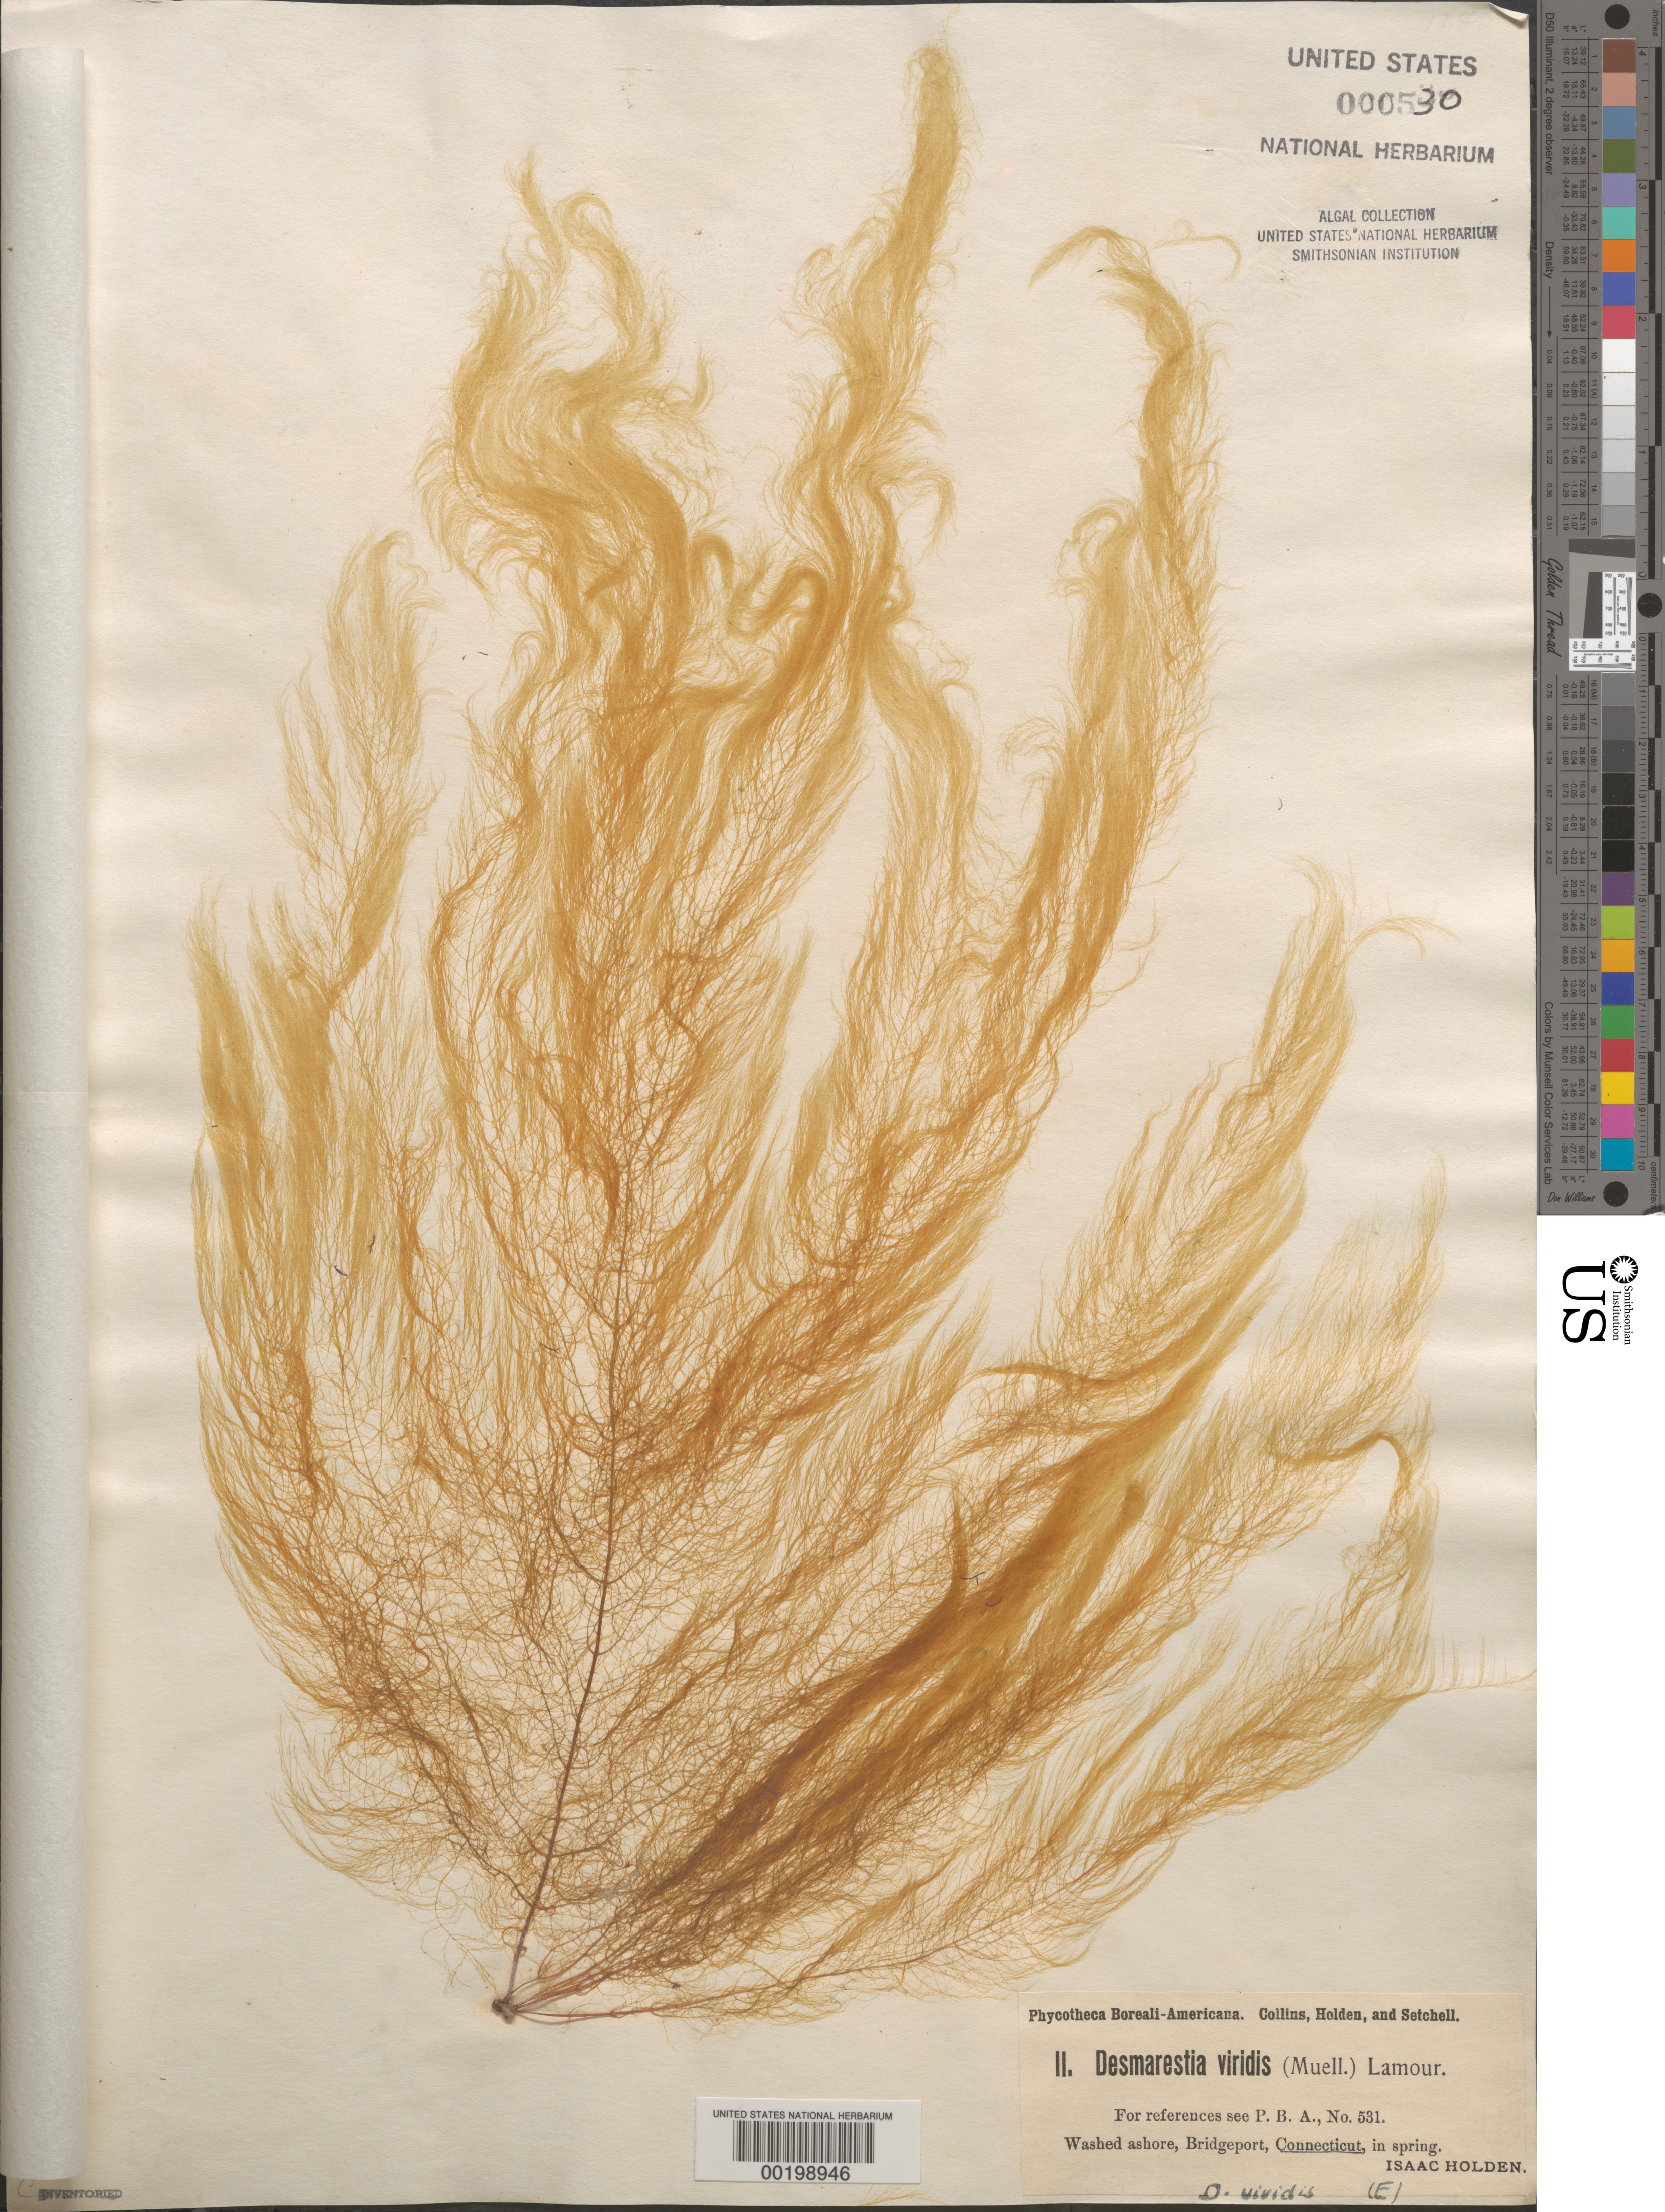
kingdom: Chromista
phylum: Ochrophyta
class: Phaeophyceae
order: Desmarestiales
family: Desmarestiaceae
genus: Desmarestia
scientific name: Desmarestia viridis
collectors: I. Holden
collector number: PB-A LI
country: United States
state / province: Connecticut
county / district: Fairfield County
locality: Bridgeport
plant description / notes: Collins, Holden & Setchell, Phycotheca Boreali-Americana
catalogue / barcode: US 530